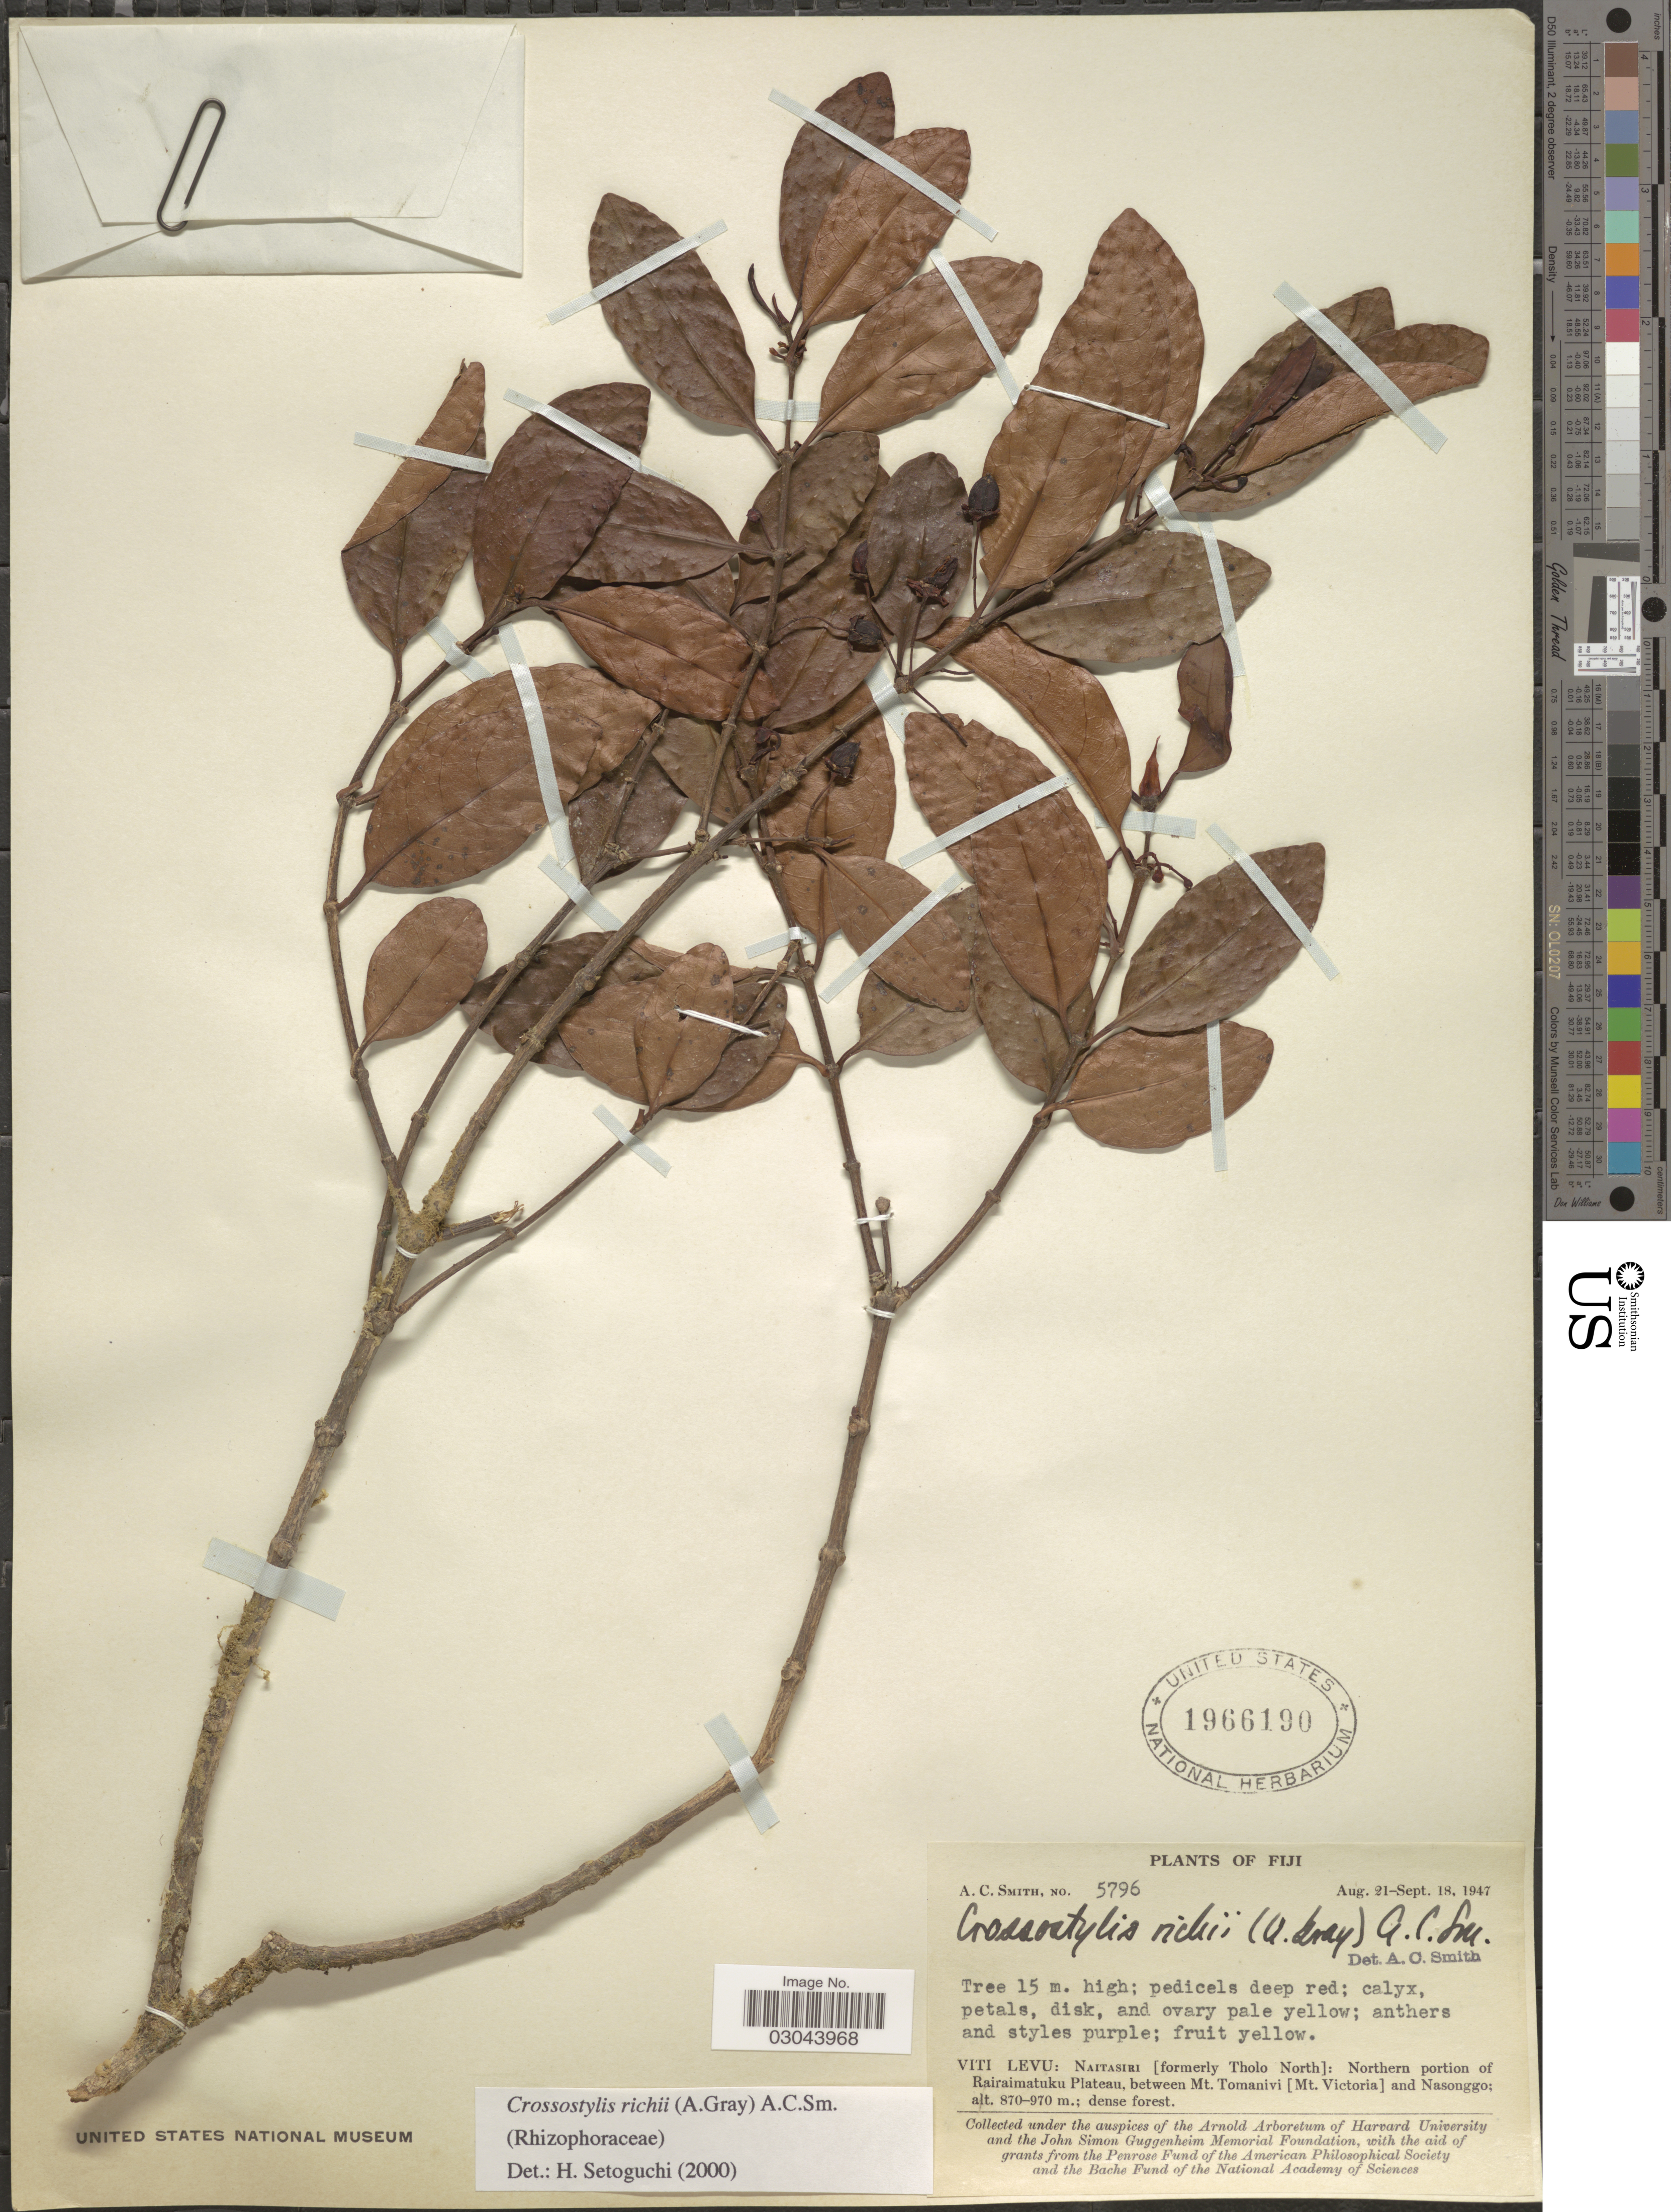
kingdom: Plantae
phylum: Tracheophyta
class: Magnoliopsida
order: Malpighiales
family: Rhizophoraceae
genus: Crossostylis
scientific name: Crossostylis richii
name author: (A. Gray) A.C. Sm.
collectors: A. C. Smith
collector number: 5796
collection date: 1947-08-21/1947-09-18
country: Fiji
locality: Viti Levu: Naitasiri [formerly Tholo North]: Northern portion of Rairaimatuku Plateau, between Mt. Tomanivi [Mt. Victoria] and Nasonggo.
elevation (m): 870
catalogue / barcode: US 1966190